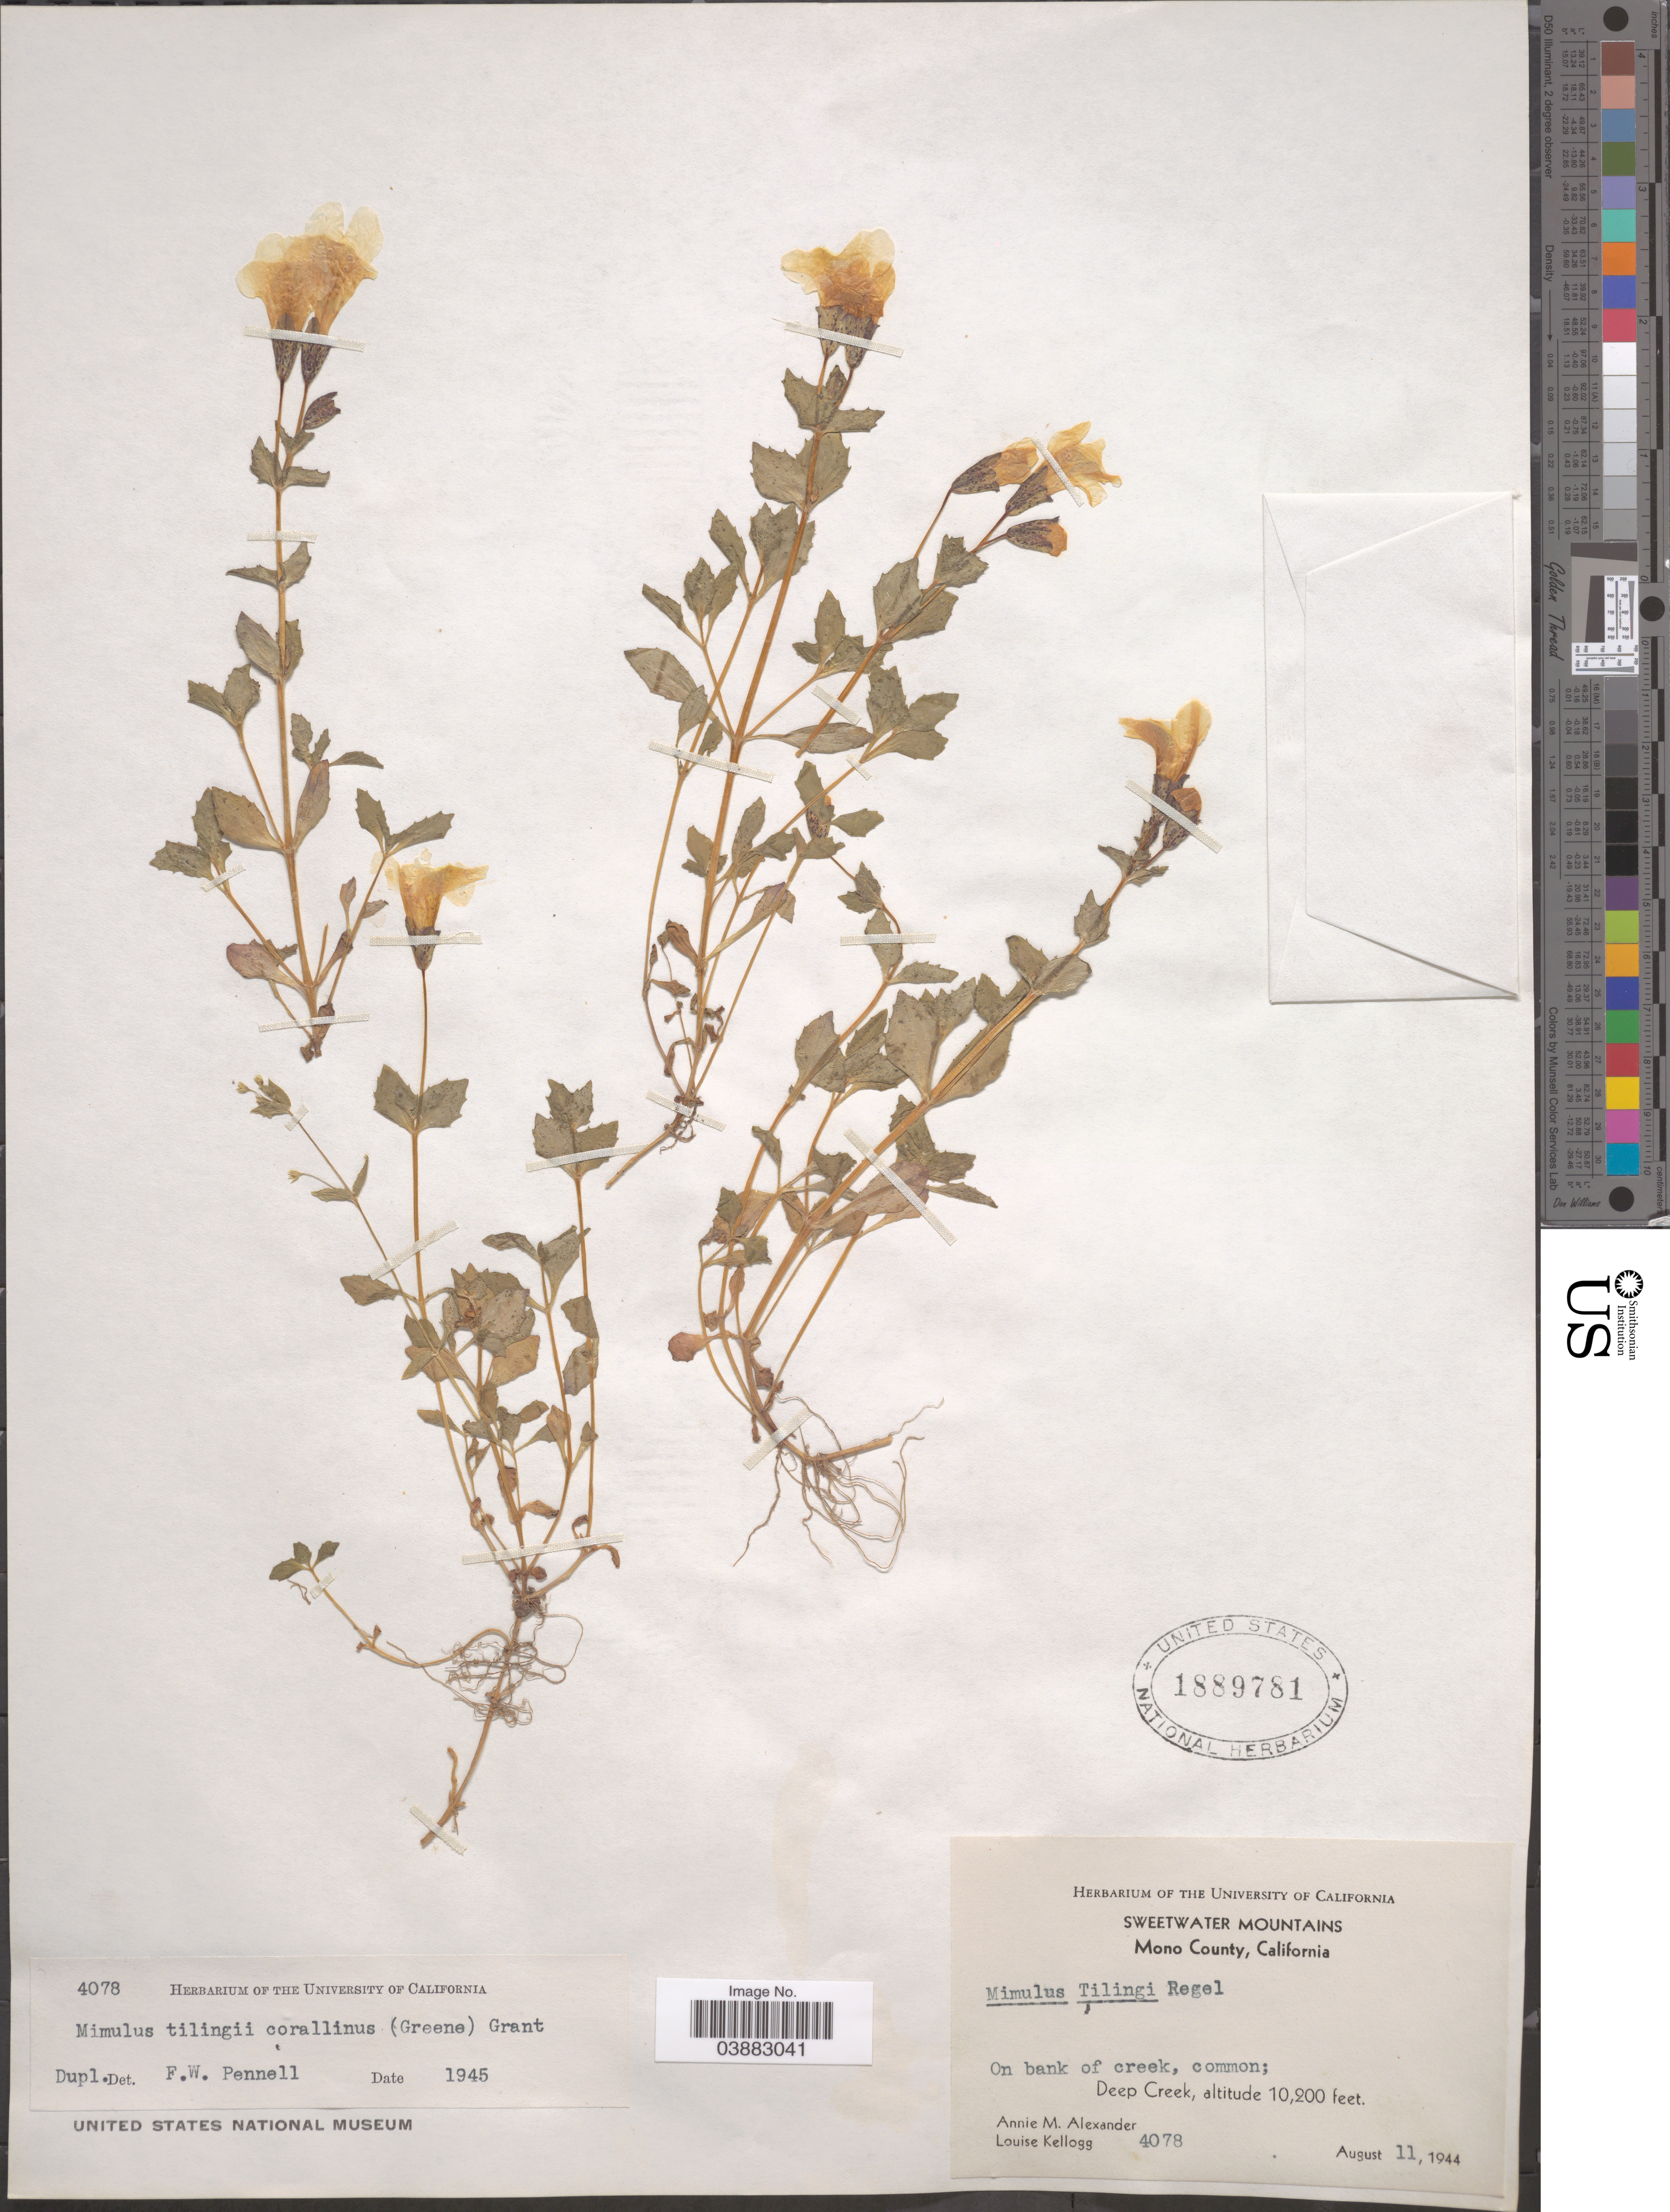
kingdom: Plantae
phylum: Tracheophyta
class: Magnoliopsida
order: Lamiales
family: Phrymaceae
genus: Mimulus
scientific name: Mimulus tilingii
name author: Regel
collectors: A. M. Alexander & L. Kellogg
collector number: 4078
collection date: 1944-08-11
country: United States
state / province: California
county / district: Mono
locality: Sweetwater Mountains. Mono County. On bank of crrek; Deep Creek.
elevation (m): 3109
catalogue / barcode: US 1889781